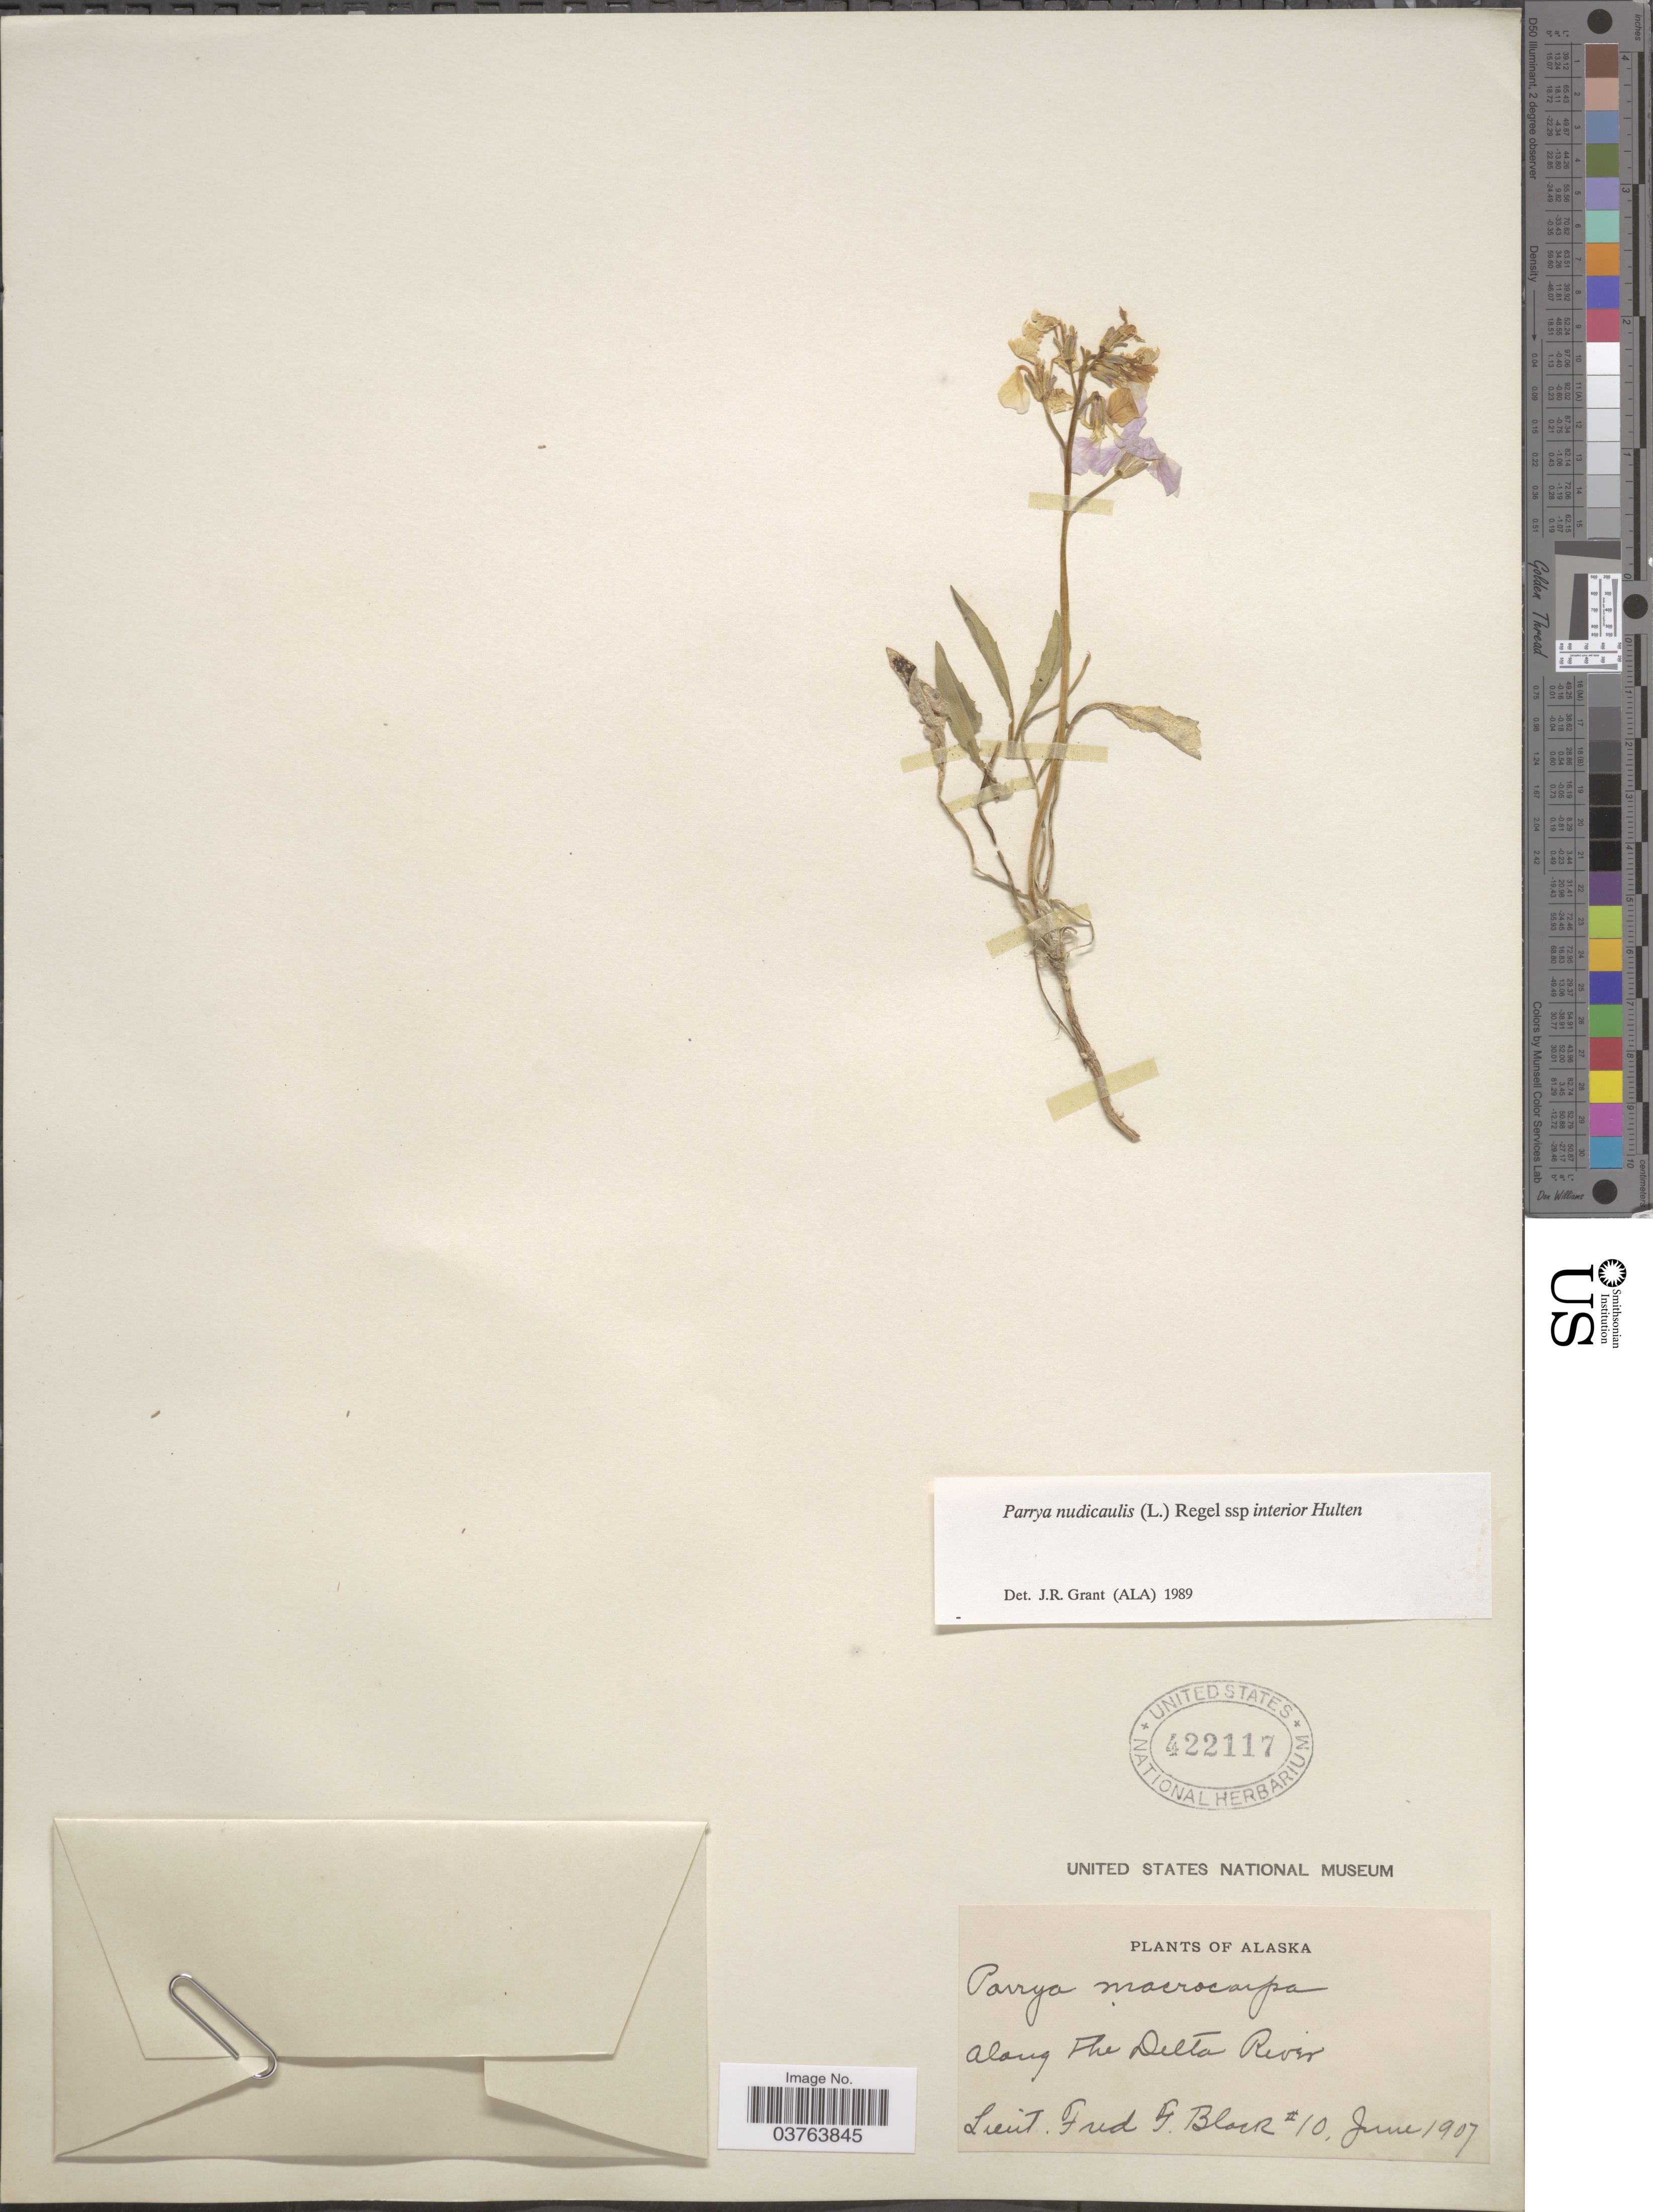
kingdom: Plantae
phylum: Tracheophyta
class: Magnoliopsida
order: Brassicales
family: Brassicaceae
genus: Parrya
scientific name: Parrya nudicaulis subsp. interior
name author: Hultén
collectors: F. Black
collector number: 10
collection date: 1907-06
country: United States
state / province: Alaska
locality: Along the Delta River.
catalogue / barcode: US 422117